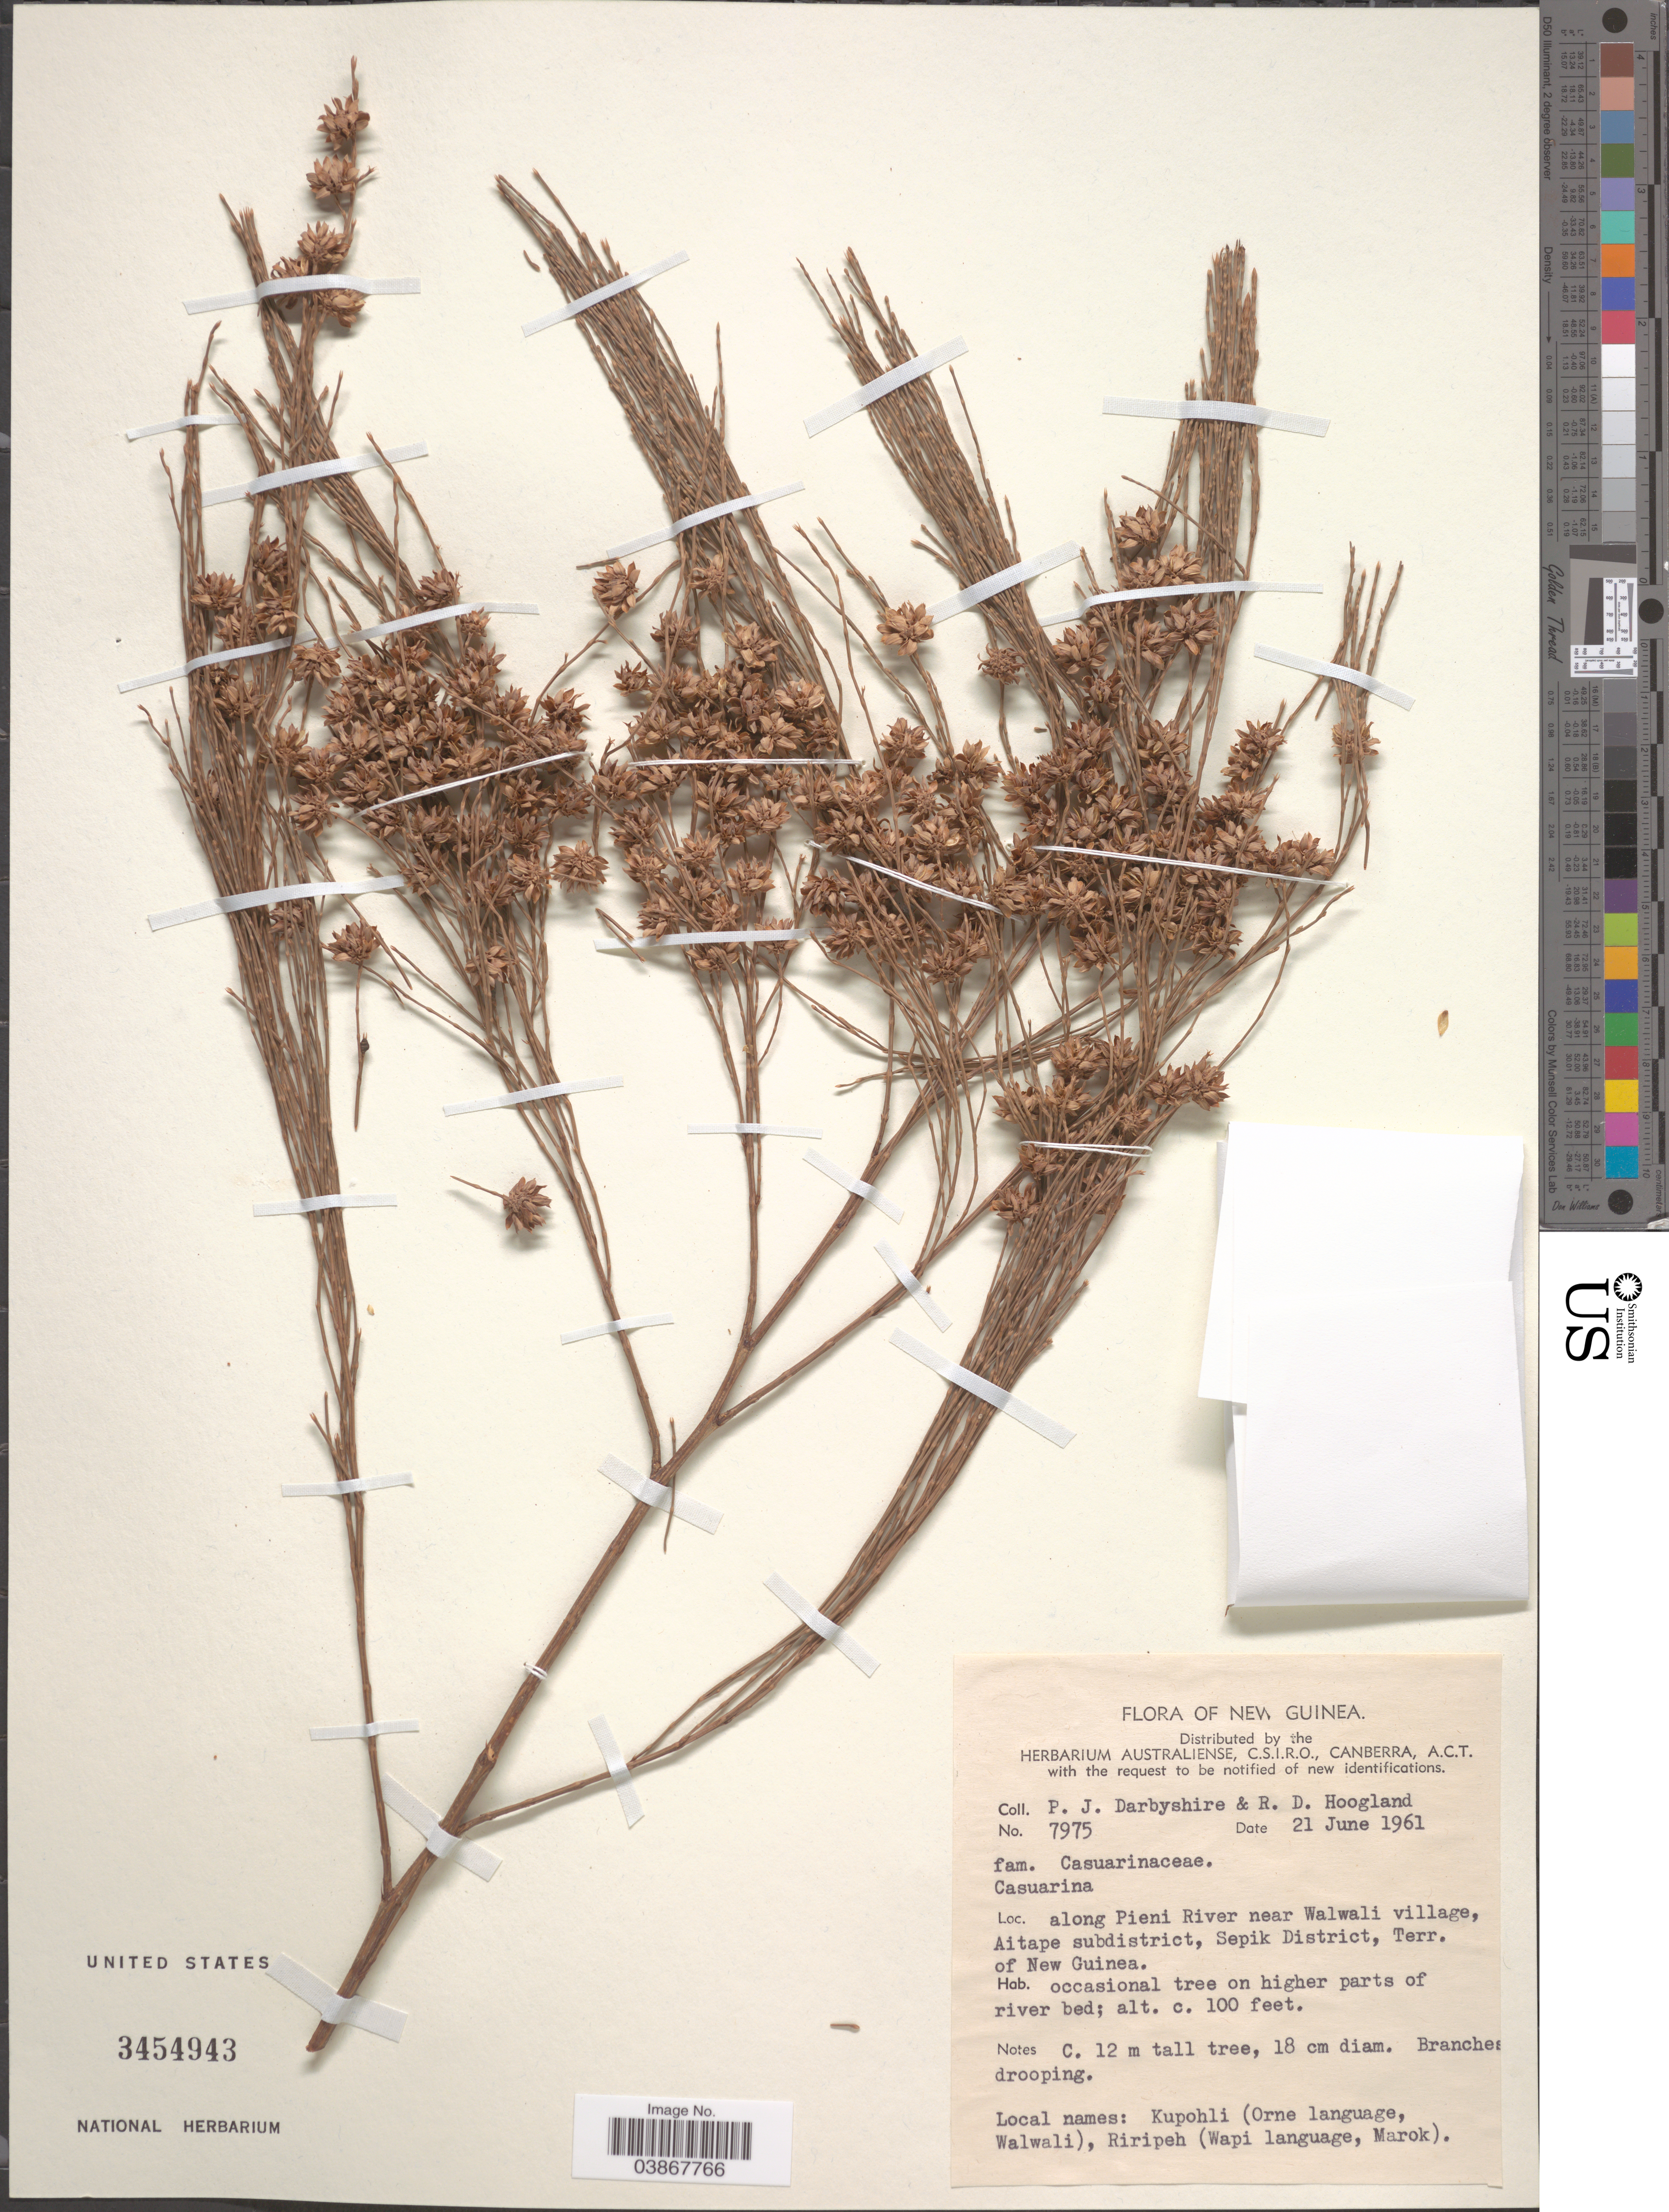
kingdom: Plantae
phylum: Tracheophyta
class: Magnoliopsida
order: Fagales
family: Casuarinaceae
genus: Casuarina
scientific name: Casuarina sp.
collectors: P. Darbyshire & R. D. Hoogland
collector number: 7975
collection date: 1961-06-21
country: Papua New Guinea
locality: New Guinea. Along Pieni River near Walwali village, Aitape subdistrict, Sepik District, Terr. of New Guinea.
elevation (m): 30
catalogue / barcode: US 3454943